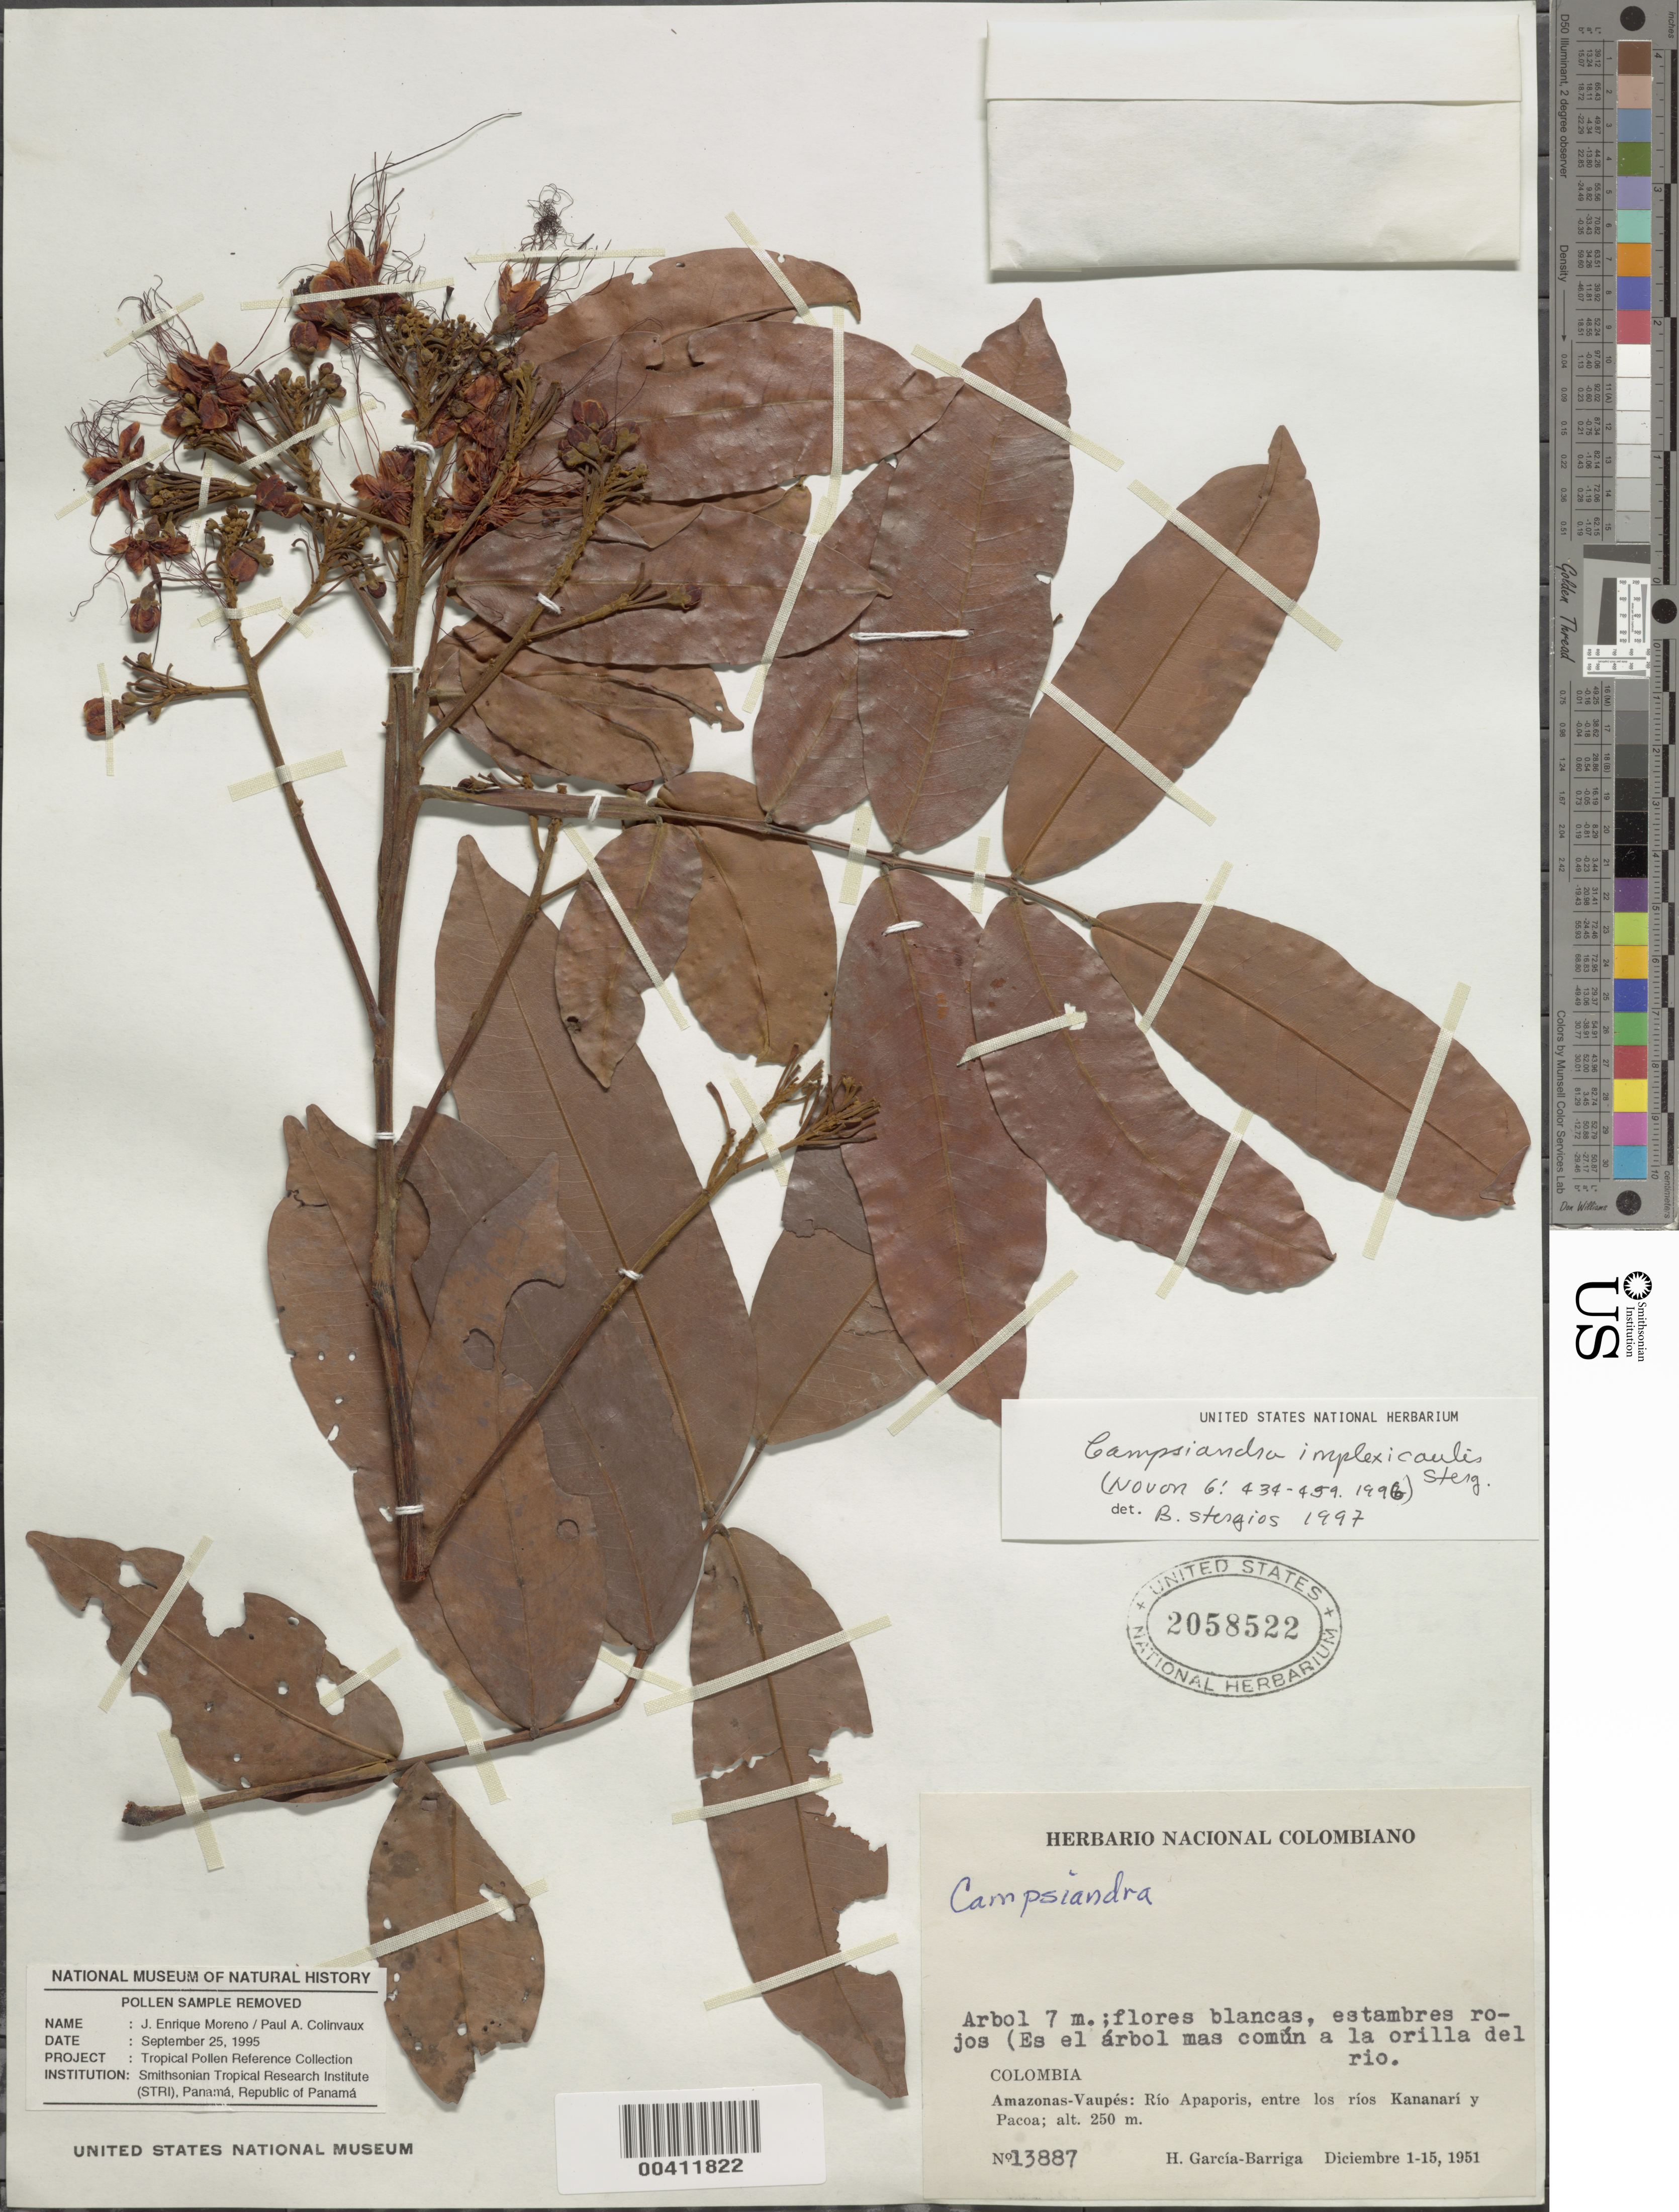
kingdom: Plantae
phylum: Tracheophyta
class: Magnoliopsida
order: Fabales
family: Fabaceae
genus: Campsiandra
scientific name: Campsiandra implexicaulis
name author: Stergios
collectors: H. García Barriga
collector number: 13887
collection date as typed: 01 Dec 1951 to 15 Dec 1951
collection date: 1951-12-01/1951-12-15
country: Colombia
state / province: Amazônas / Vaupés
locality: Rio Apaporis, entre los Rios Kananari y Pacoa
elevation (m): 250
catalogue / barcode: US 2058522